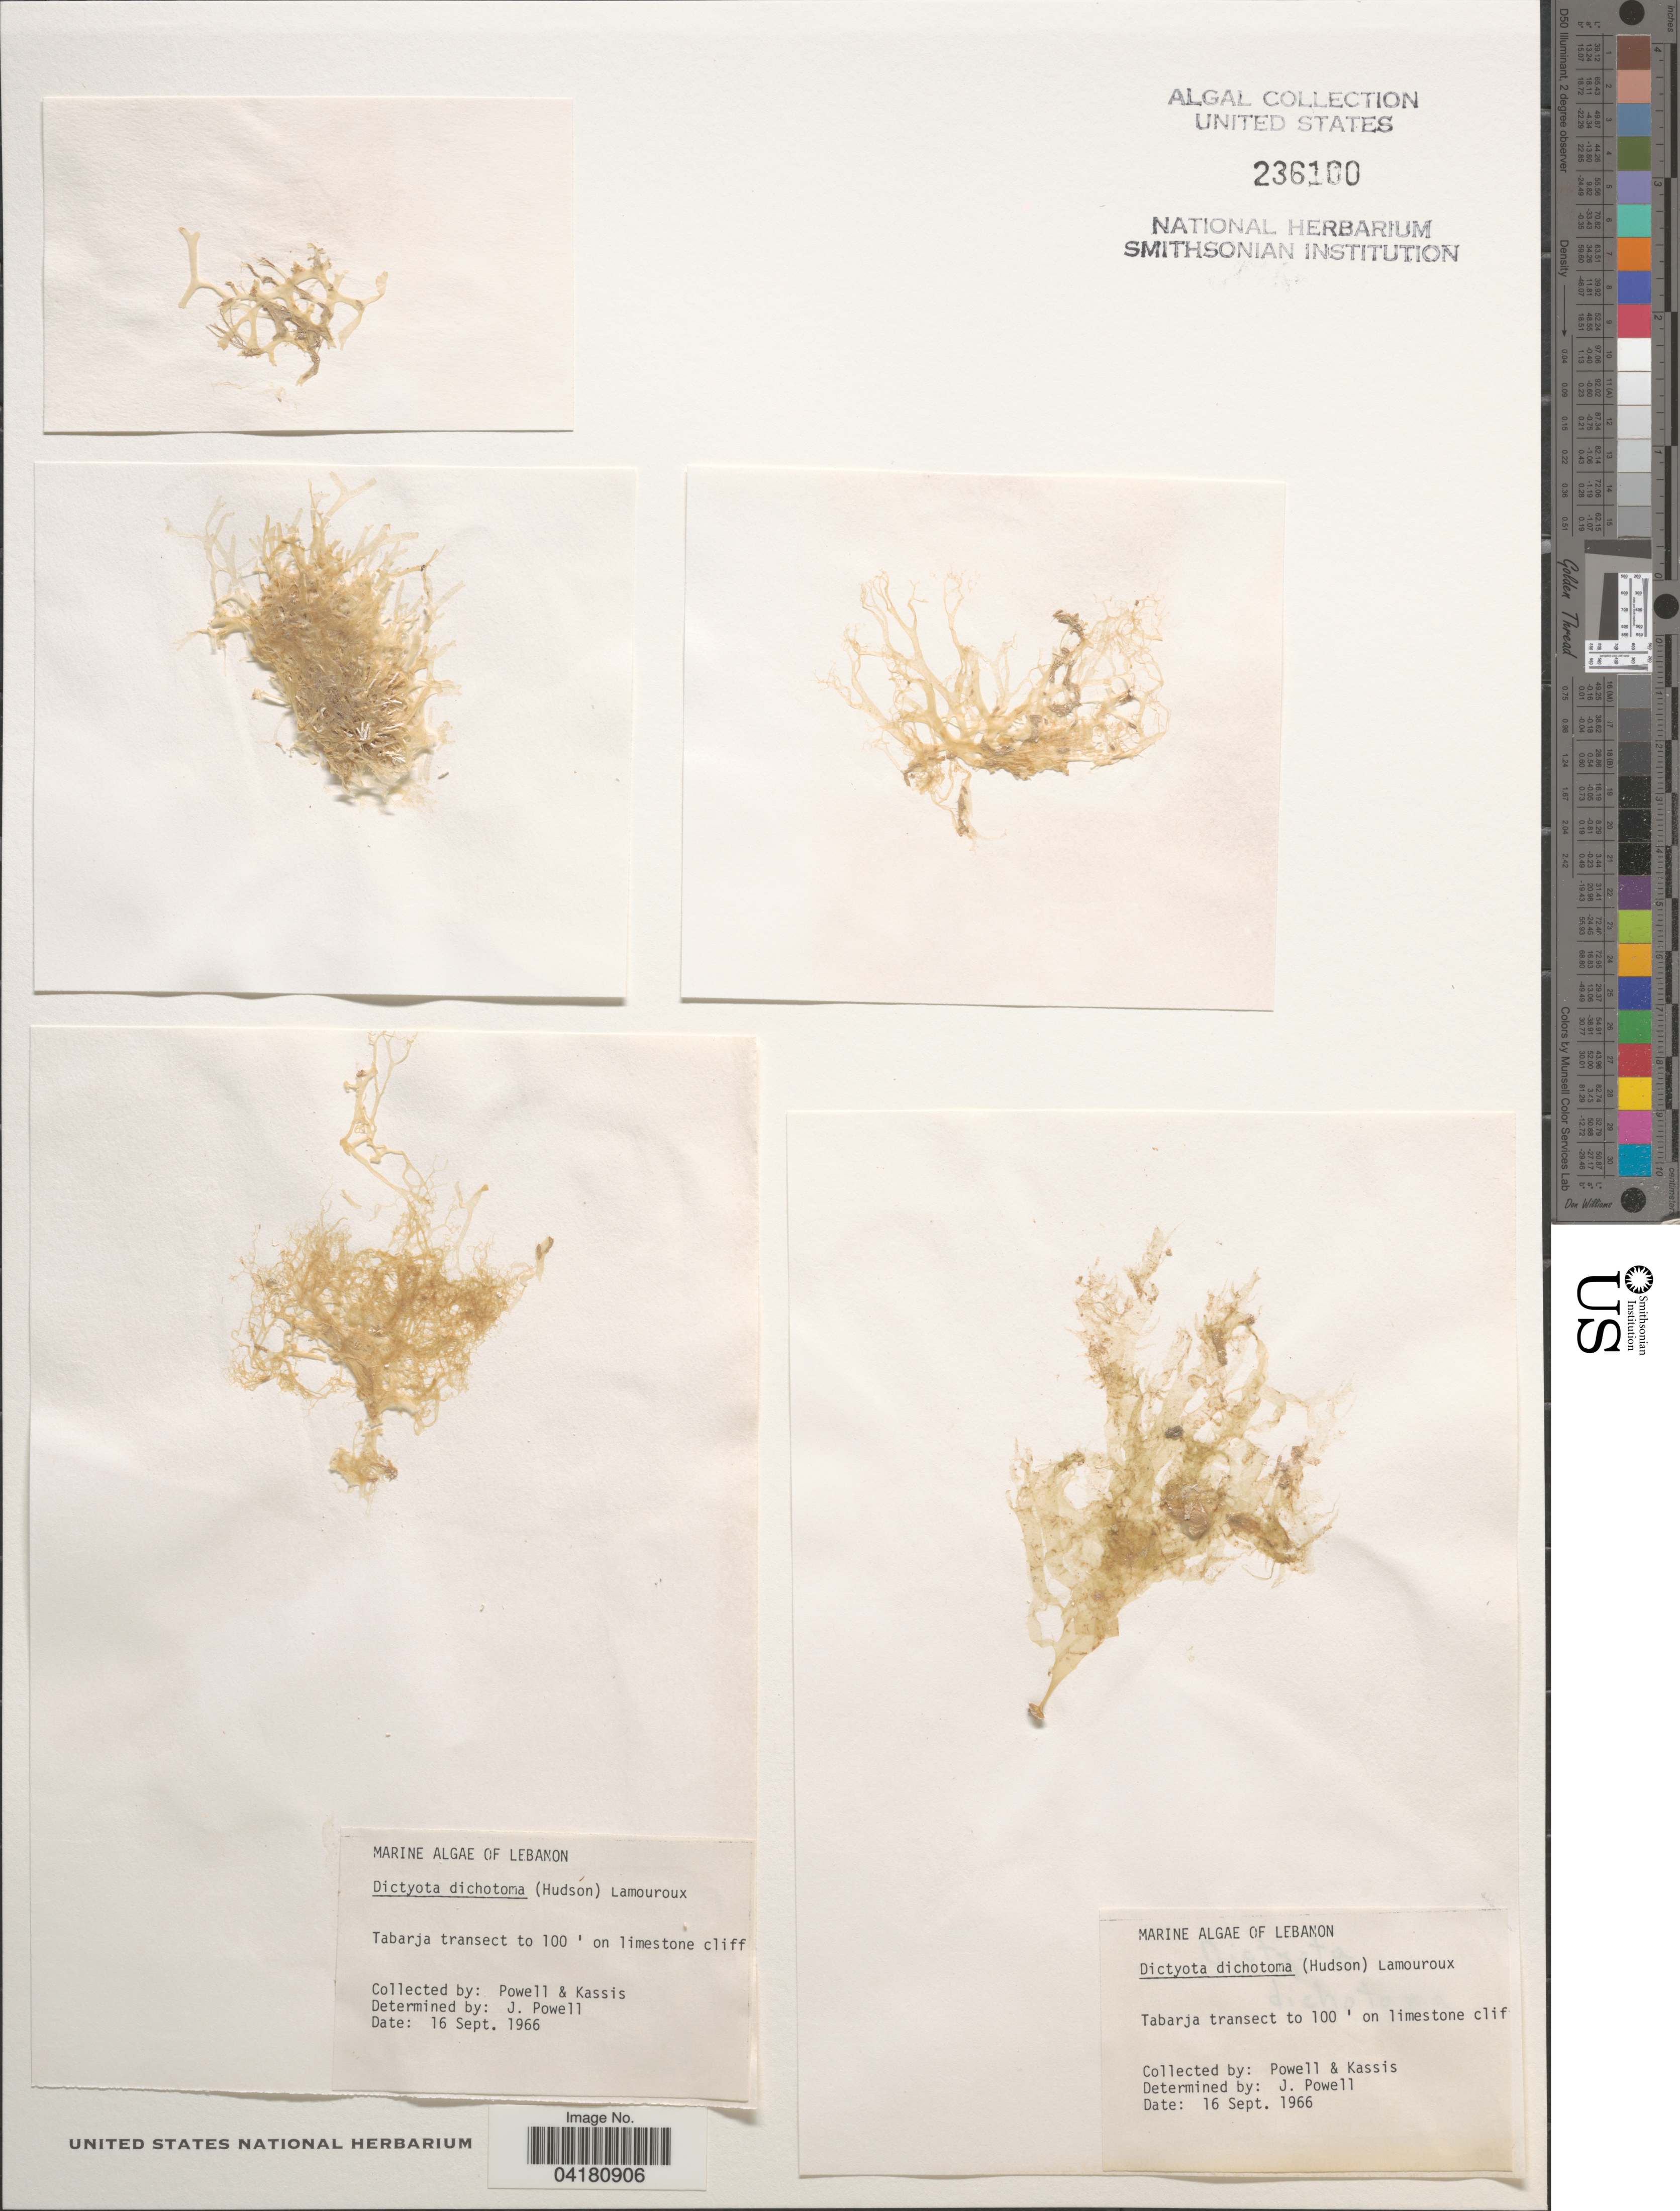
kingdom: Chromista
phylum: Ochrophyta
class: Phaeophyceae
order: Dictyotales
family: Dictyotaceae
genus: Dictyota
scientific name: Dictyota dichotoma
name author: (Huds.) J.V.Lamouroux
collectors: -. Powell & Kassis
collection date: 1966-09-16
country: Lebanon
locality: Tabarja transect to 100' on limestone cliff.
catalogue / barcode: US 236100